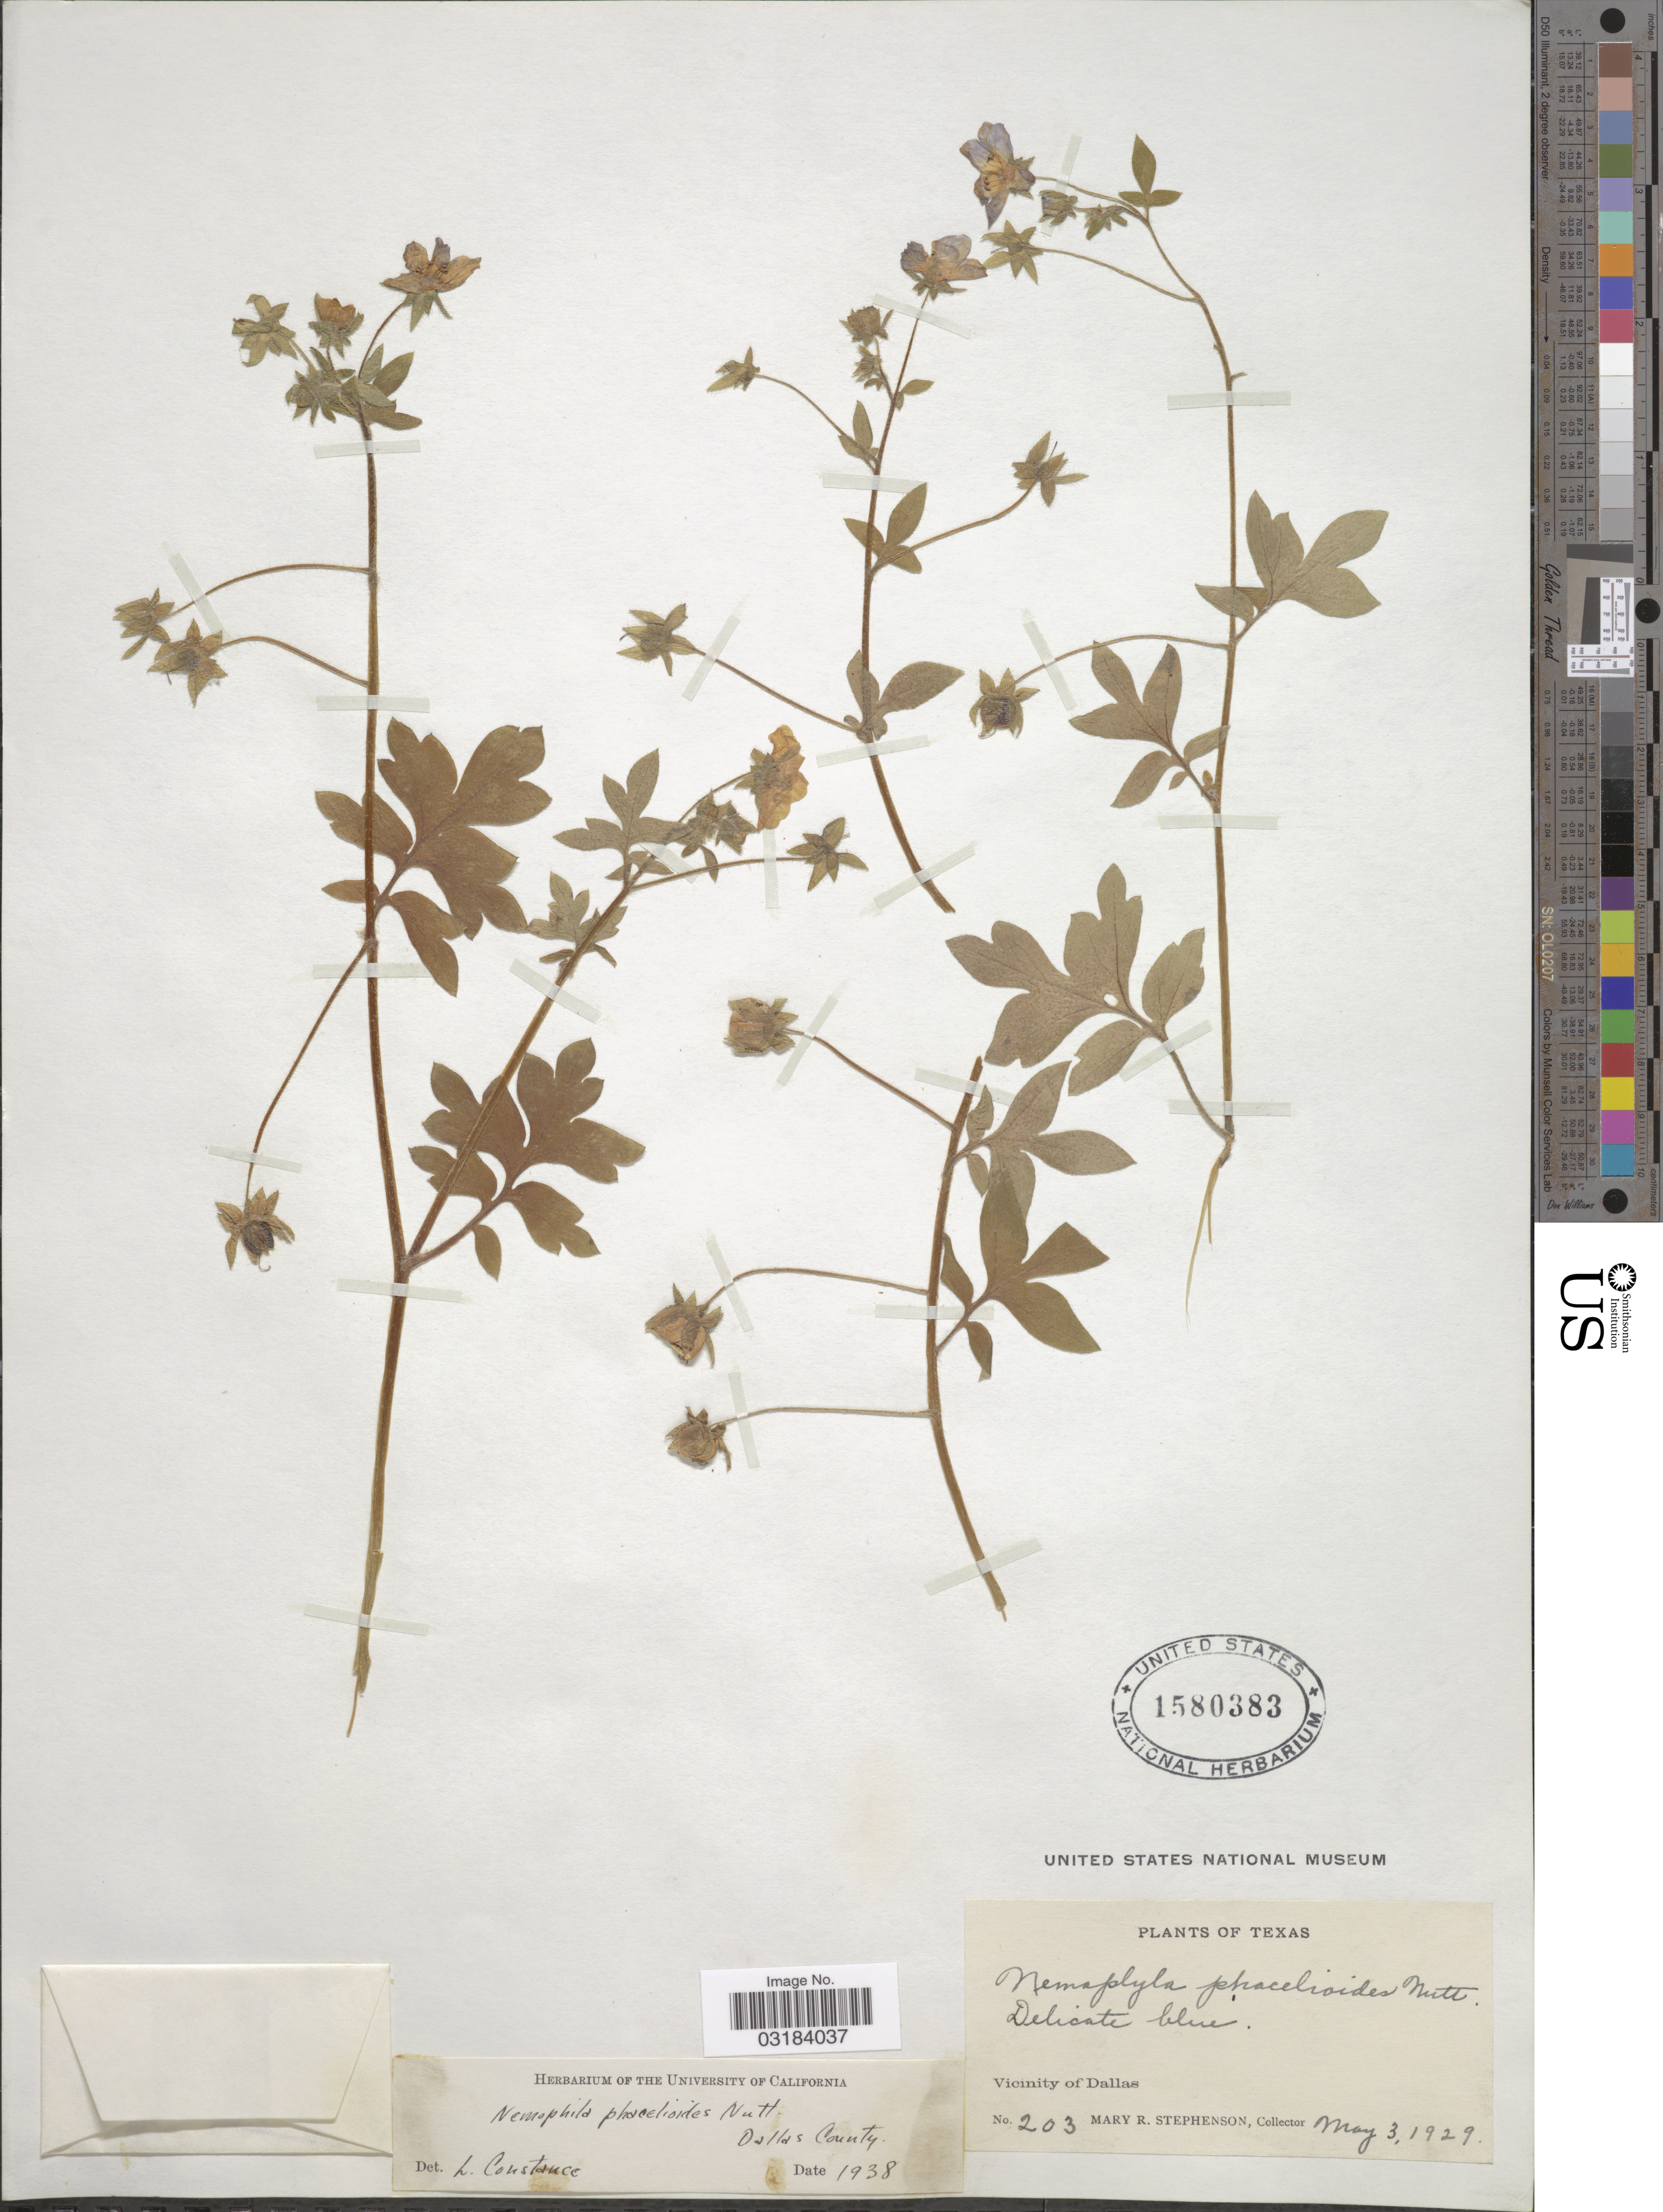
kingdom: Plantae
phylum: Tracheophyta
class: Magnoliopsida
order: Boraginales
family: Hydrophyllaceae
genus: Nemophila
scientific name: Nemophila phacelioides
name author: W.P.C. Barton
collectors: M. Stephenson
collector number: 203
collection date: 1929-05-03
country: United States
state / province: Texas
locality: Vicinity of Dallas.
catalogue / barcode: US 1580383